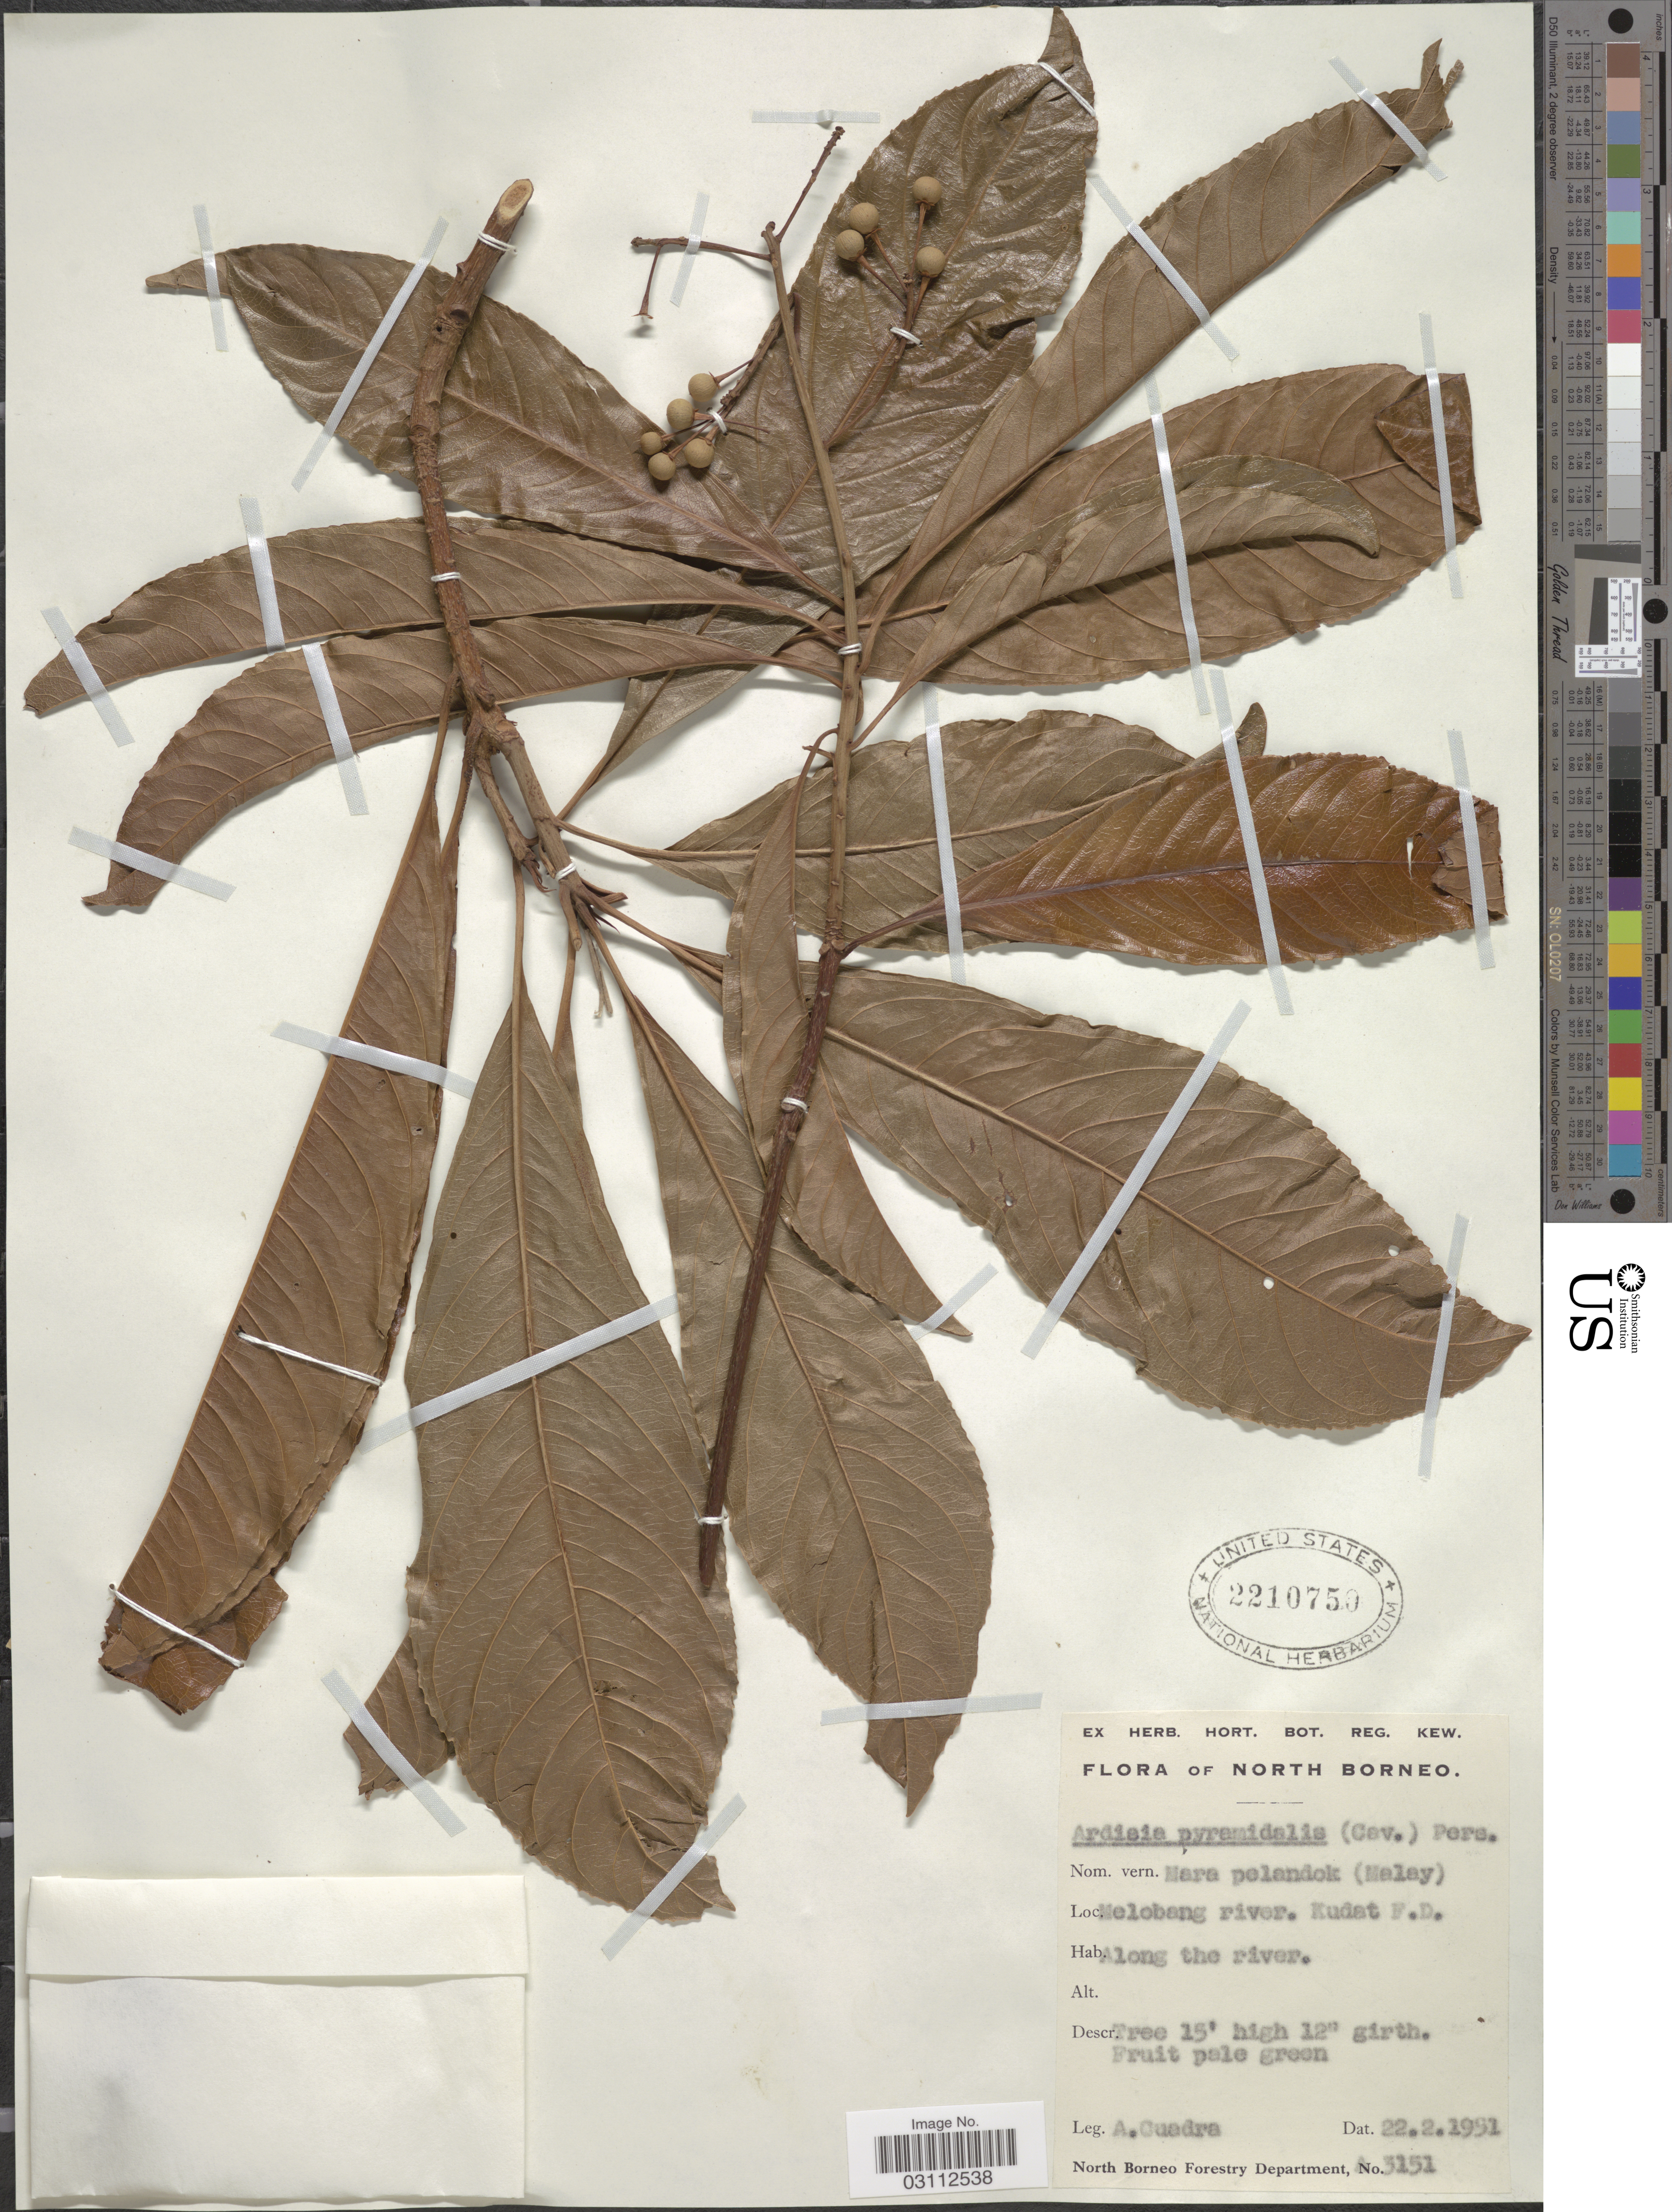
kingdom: Plantae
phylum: Tracheophyta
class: Magnoliopsida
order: Ericales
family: Primulaceae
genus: Ardisia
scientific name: Ardisia pyramidalis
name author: (Cav.) Pers.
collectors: A. Cuadra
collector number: A3151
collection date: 1951-02-22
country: Malaysia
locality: North Borneo. Melobang river. Kudat F.D.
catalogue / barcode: US 2210750